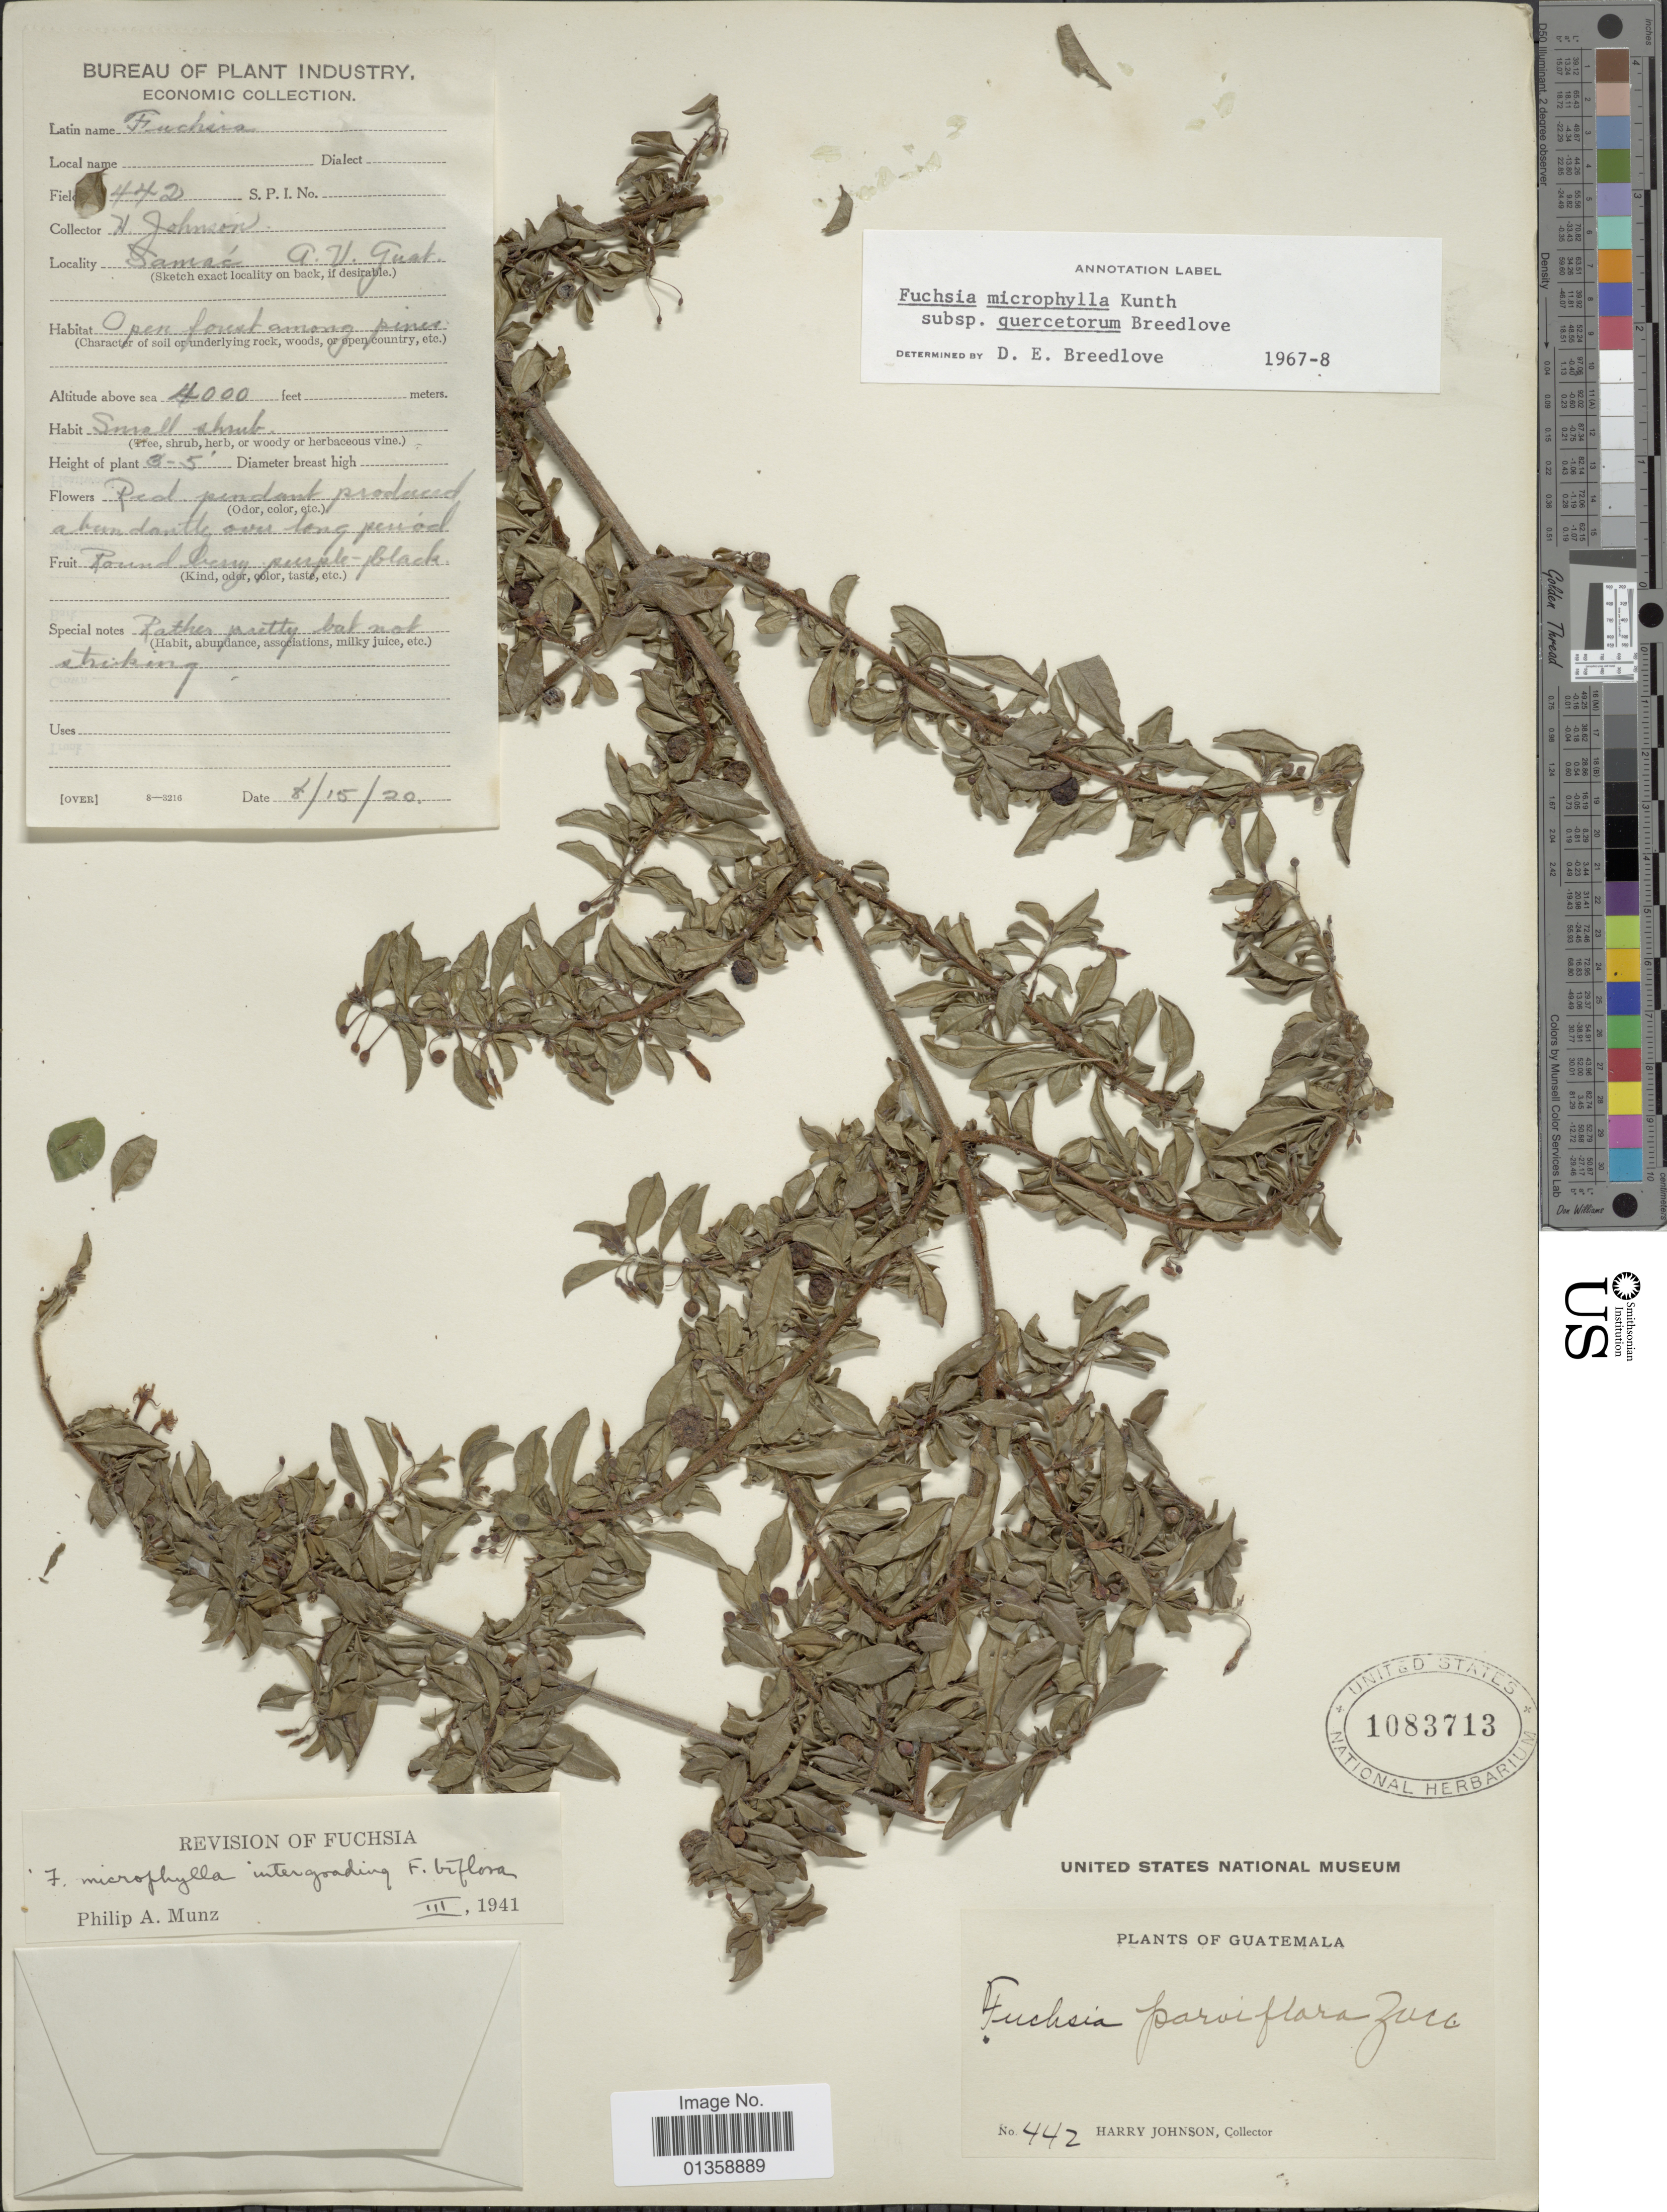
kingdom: Plantae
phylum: Tracheophyta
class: Magnoliopsida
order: Myrtales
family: Onagraceae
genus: Fuchsia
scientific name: Fuchsia microphylla subsp. quercetorum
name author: Breedlove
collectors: H. Johnson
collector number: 442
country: Guatemala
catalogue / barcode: US 1083713